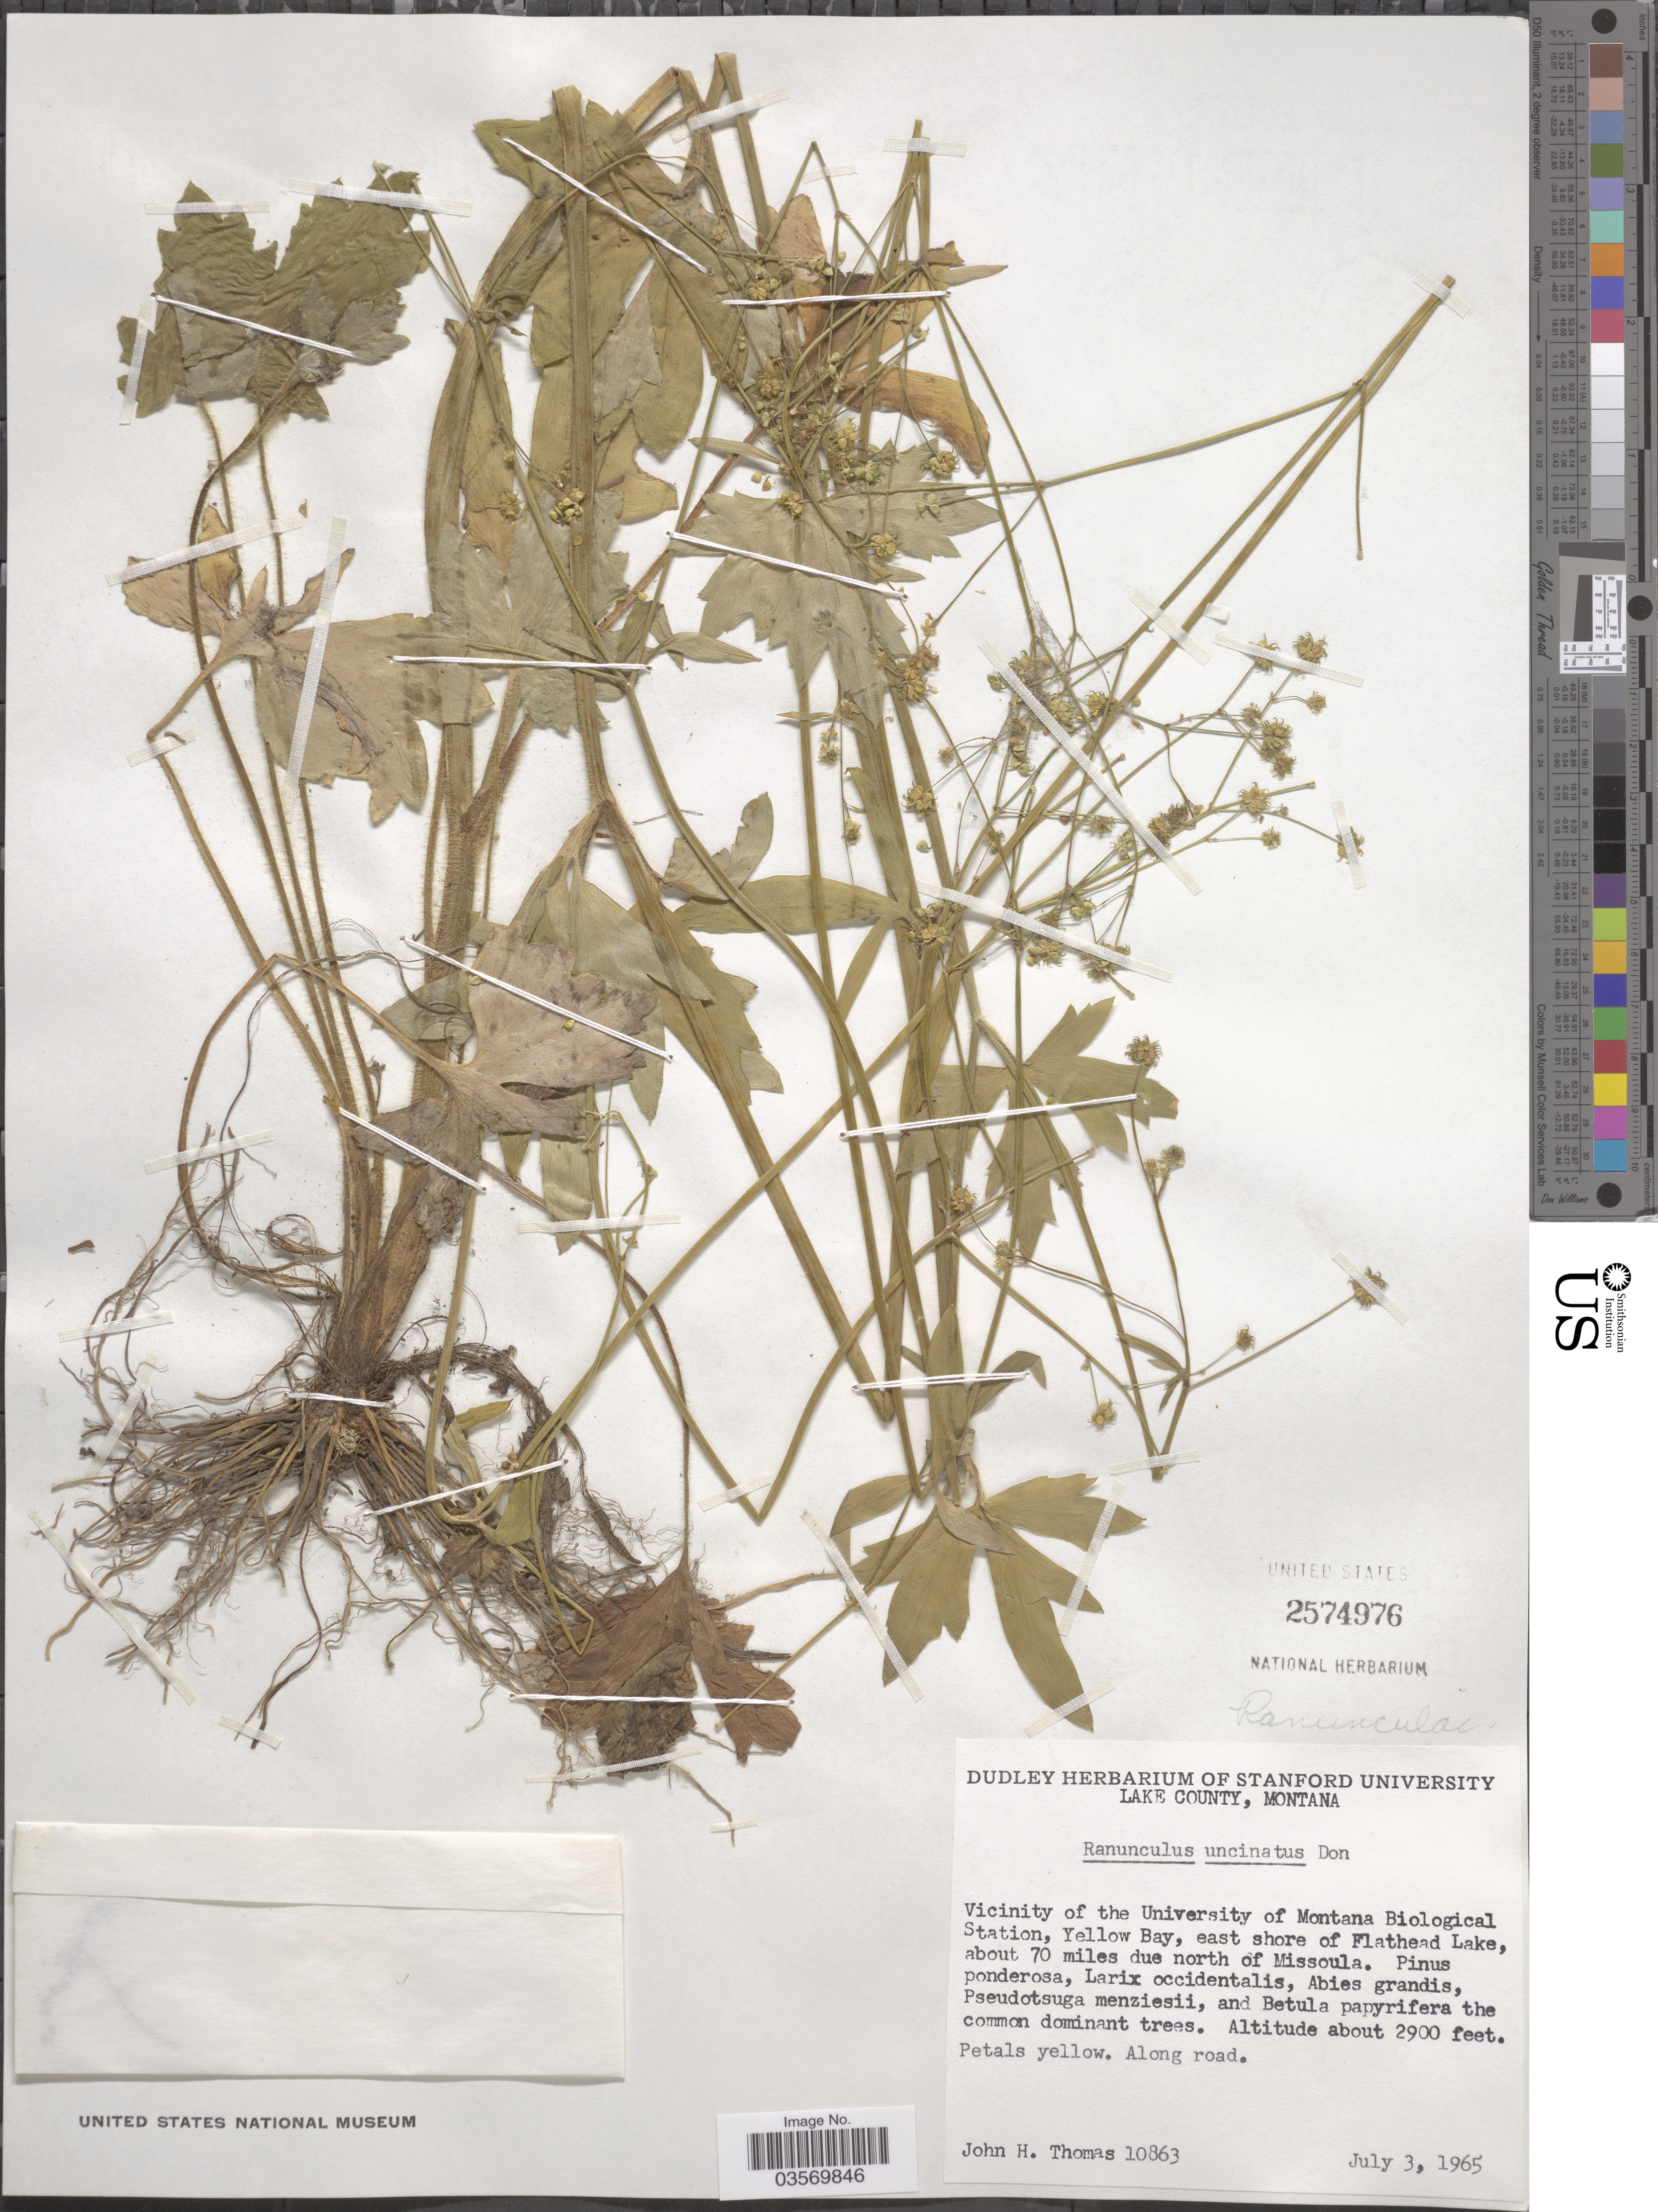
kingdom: Plantae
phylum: Tracheophyta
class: Magnoliopsida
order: Ranunculales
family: Ranunculaceae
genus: Ranunculus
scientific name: Ranunculus uncinatus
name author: D. Don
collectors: J. H. Thomas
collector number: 10863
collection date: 1965-07-03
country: United States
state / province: Montana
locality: Lake County. Vicinity of the University of Montana Biological Station, Yellow Bay, east shore of Flathead Lake, about 70 miles due north of Missoula.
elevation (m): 884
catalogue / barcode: US 2574976